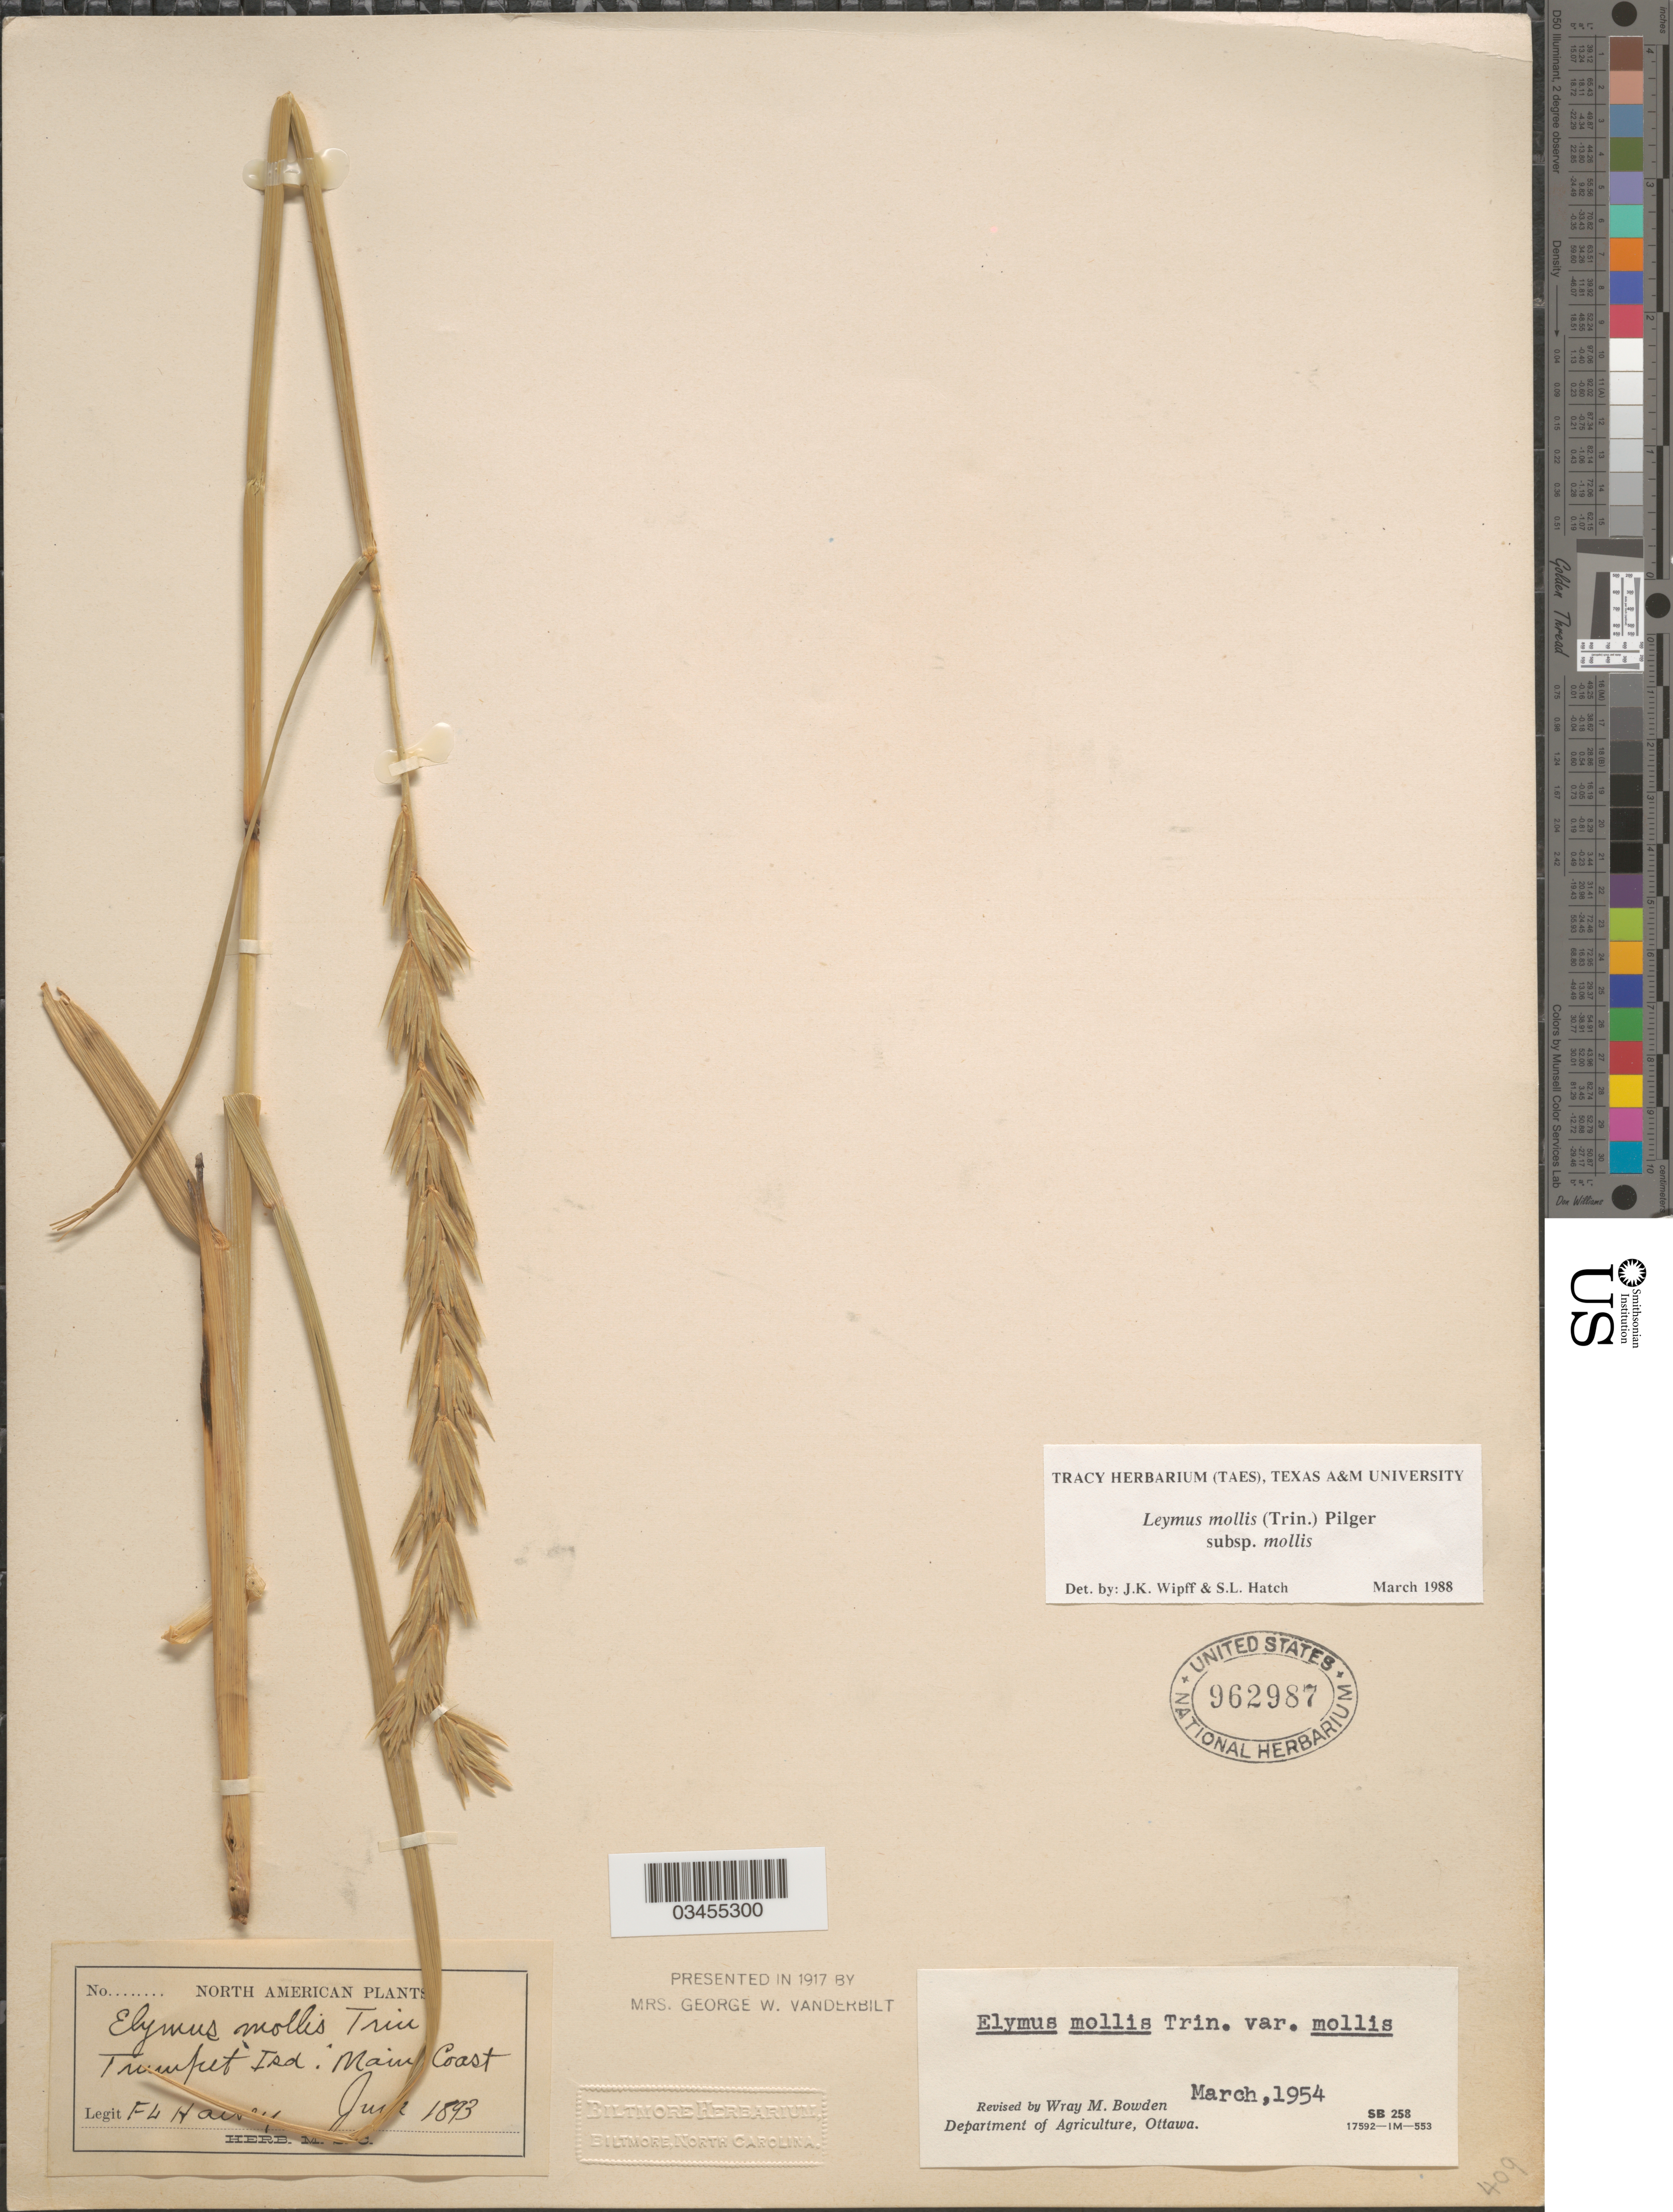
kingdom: Plantae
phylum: Tracheophyta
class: Liliopsida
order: Poales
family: Poaceae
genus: Leymus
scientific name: Leymus mollis subsp. mollis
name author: (Trin.) Pilg.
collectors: F. L. Harvey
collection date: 1893-06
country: United States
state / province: Maine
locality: Trumpet Isd. Maine Coast.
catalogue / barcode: US 962987